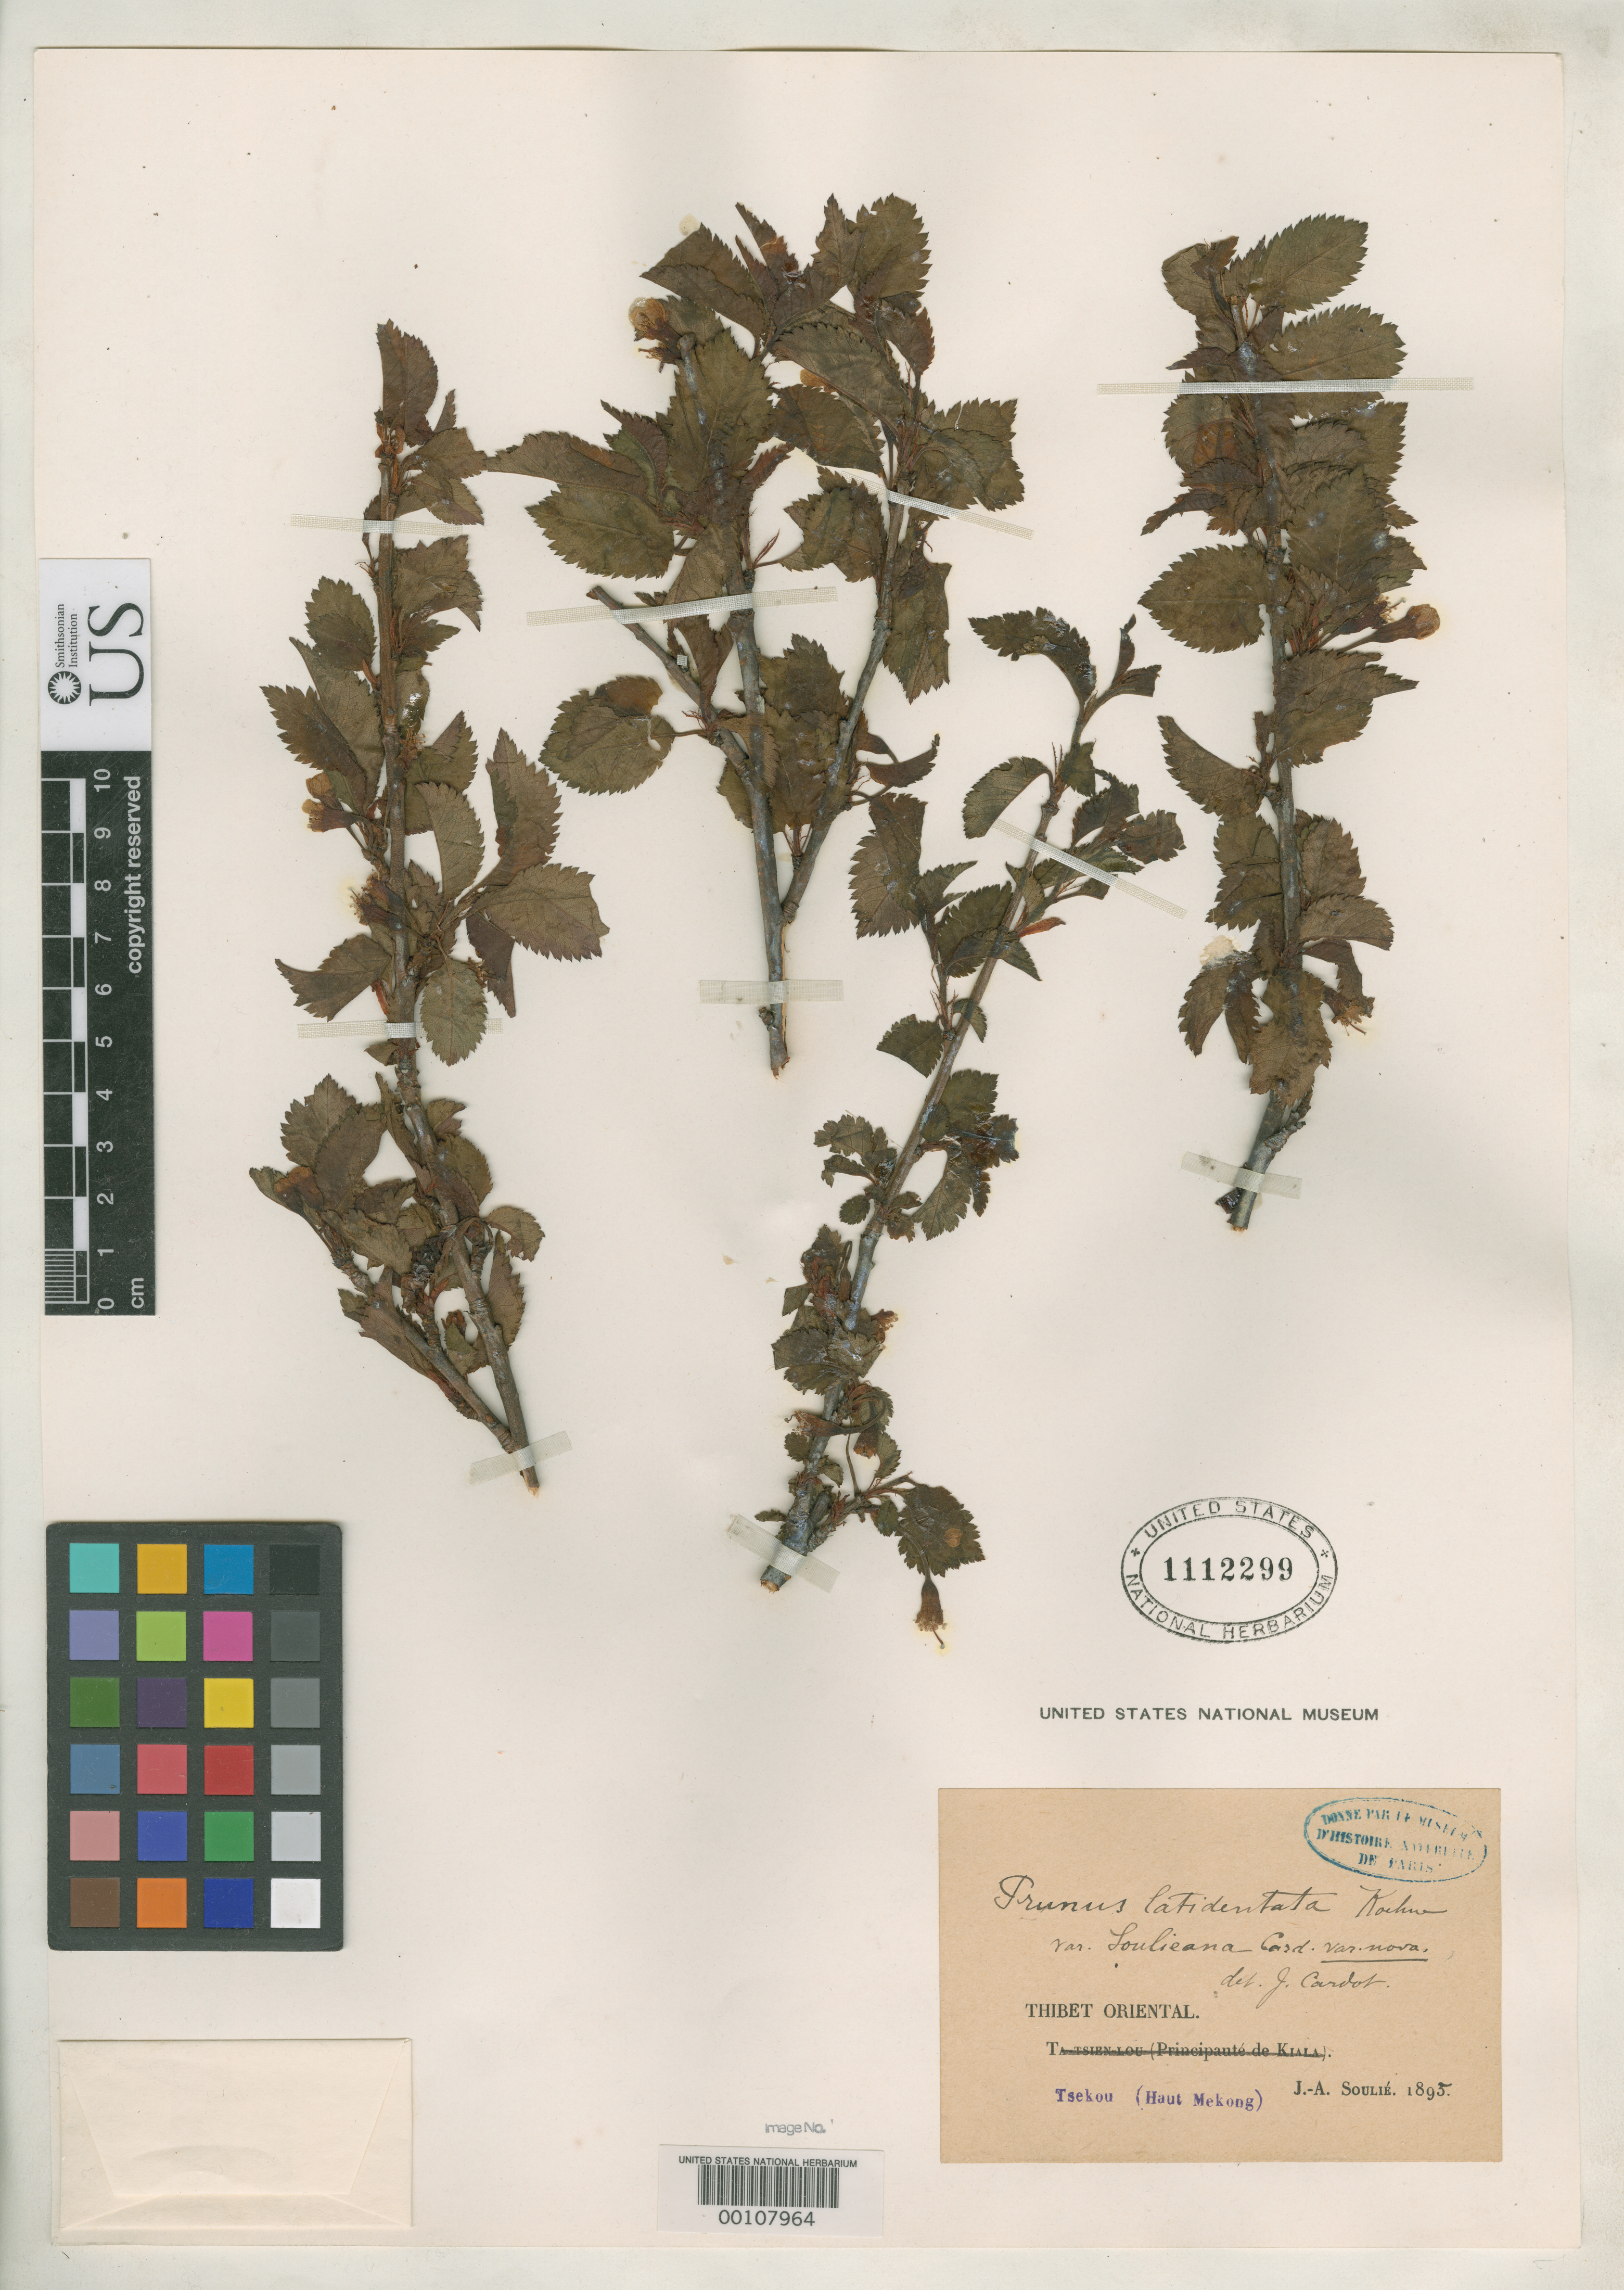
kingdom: Plantae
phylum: Tracheophyta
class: Magnoliopsida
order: Rosales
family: Rosaceae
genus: Prunus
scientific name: Prunus latidentata var. soulieana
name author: Cardot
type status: Type Fragment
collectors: J. Soulie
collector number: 1362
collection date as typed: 1895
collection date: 1895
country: China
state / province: Xizang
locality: Tsekou, Tshrana.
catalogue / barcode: US 1112299